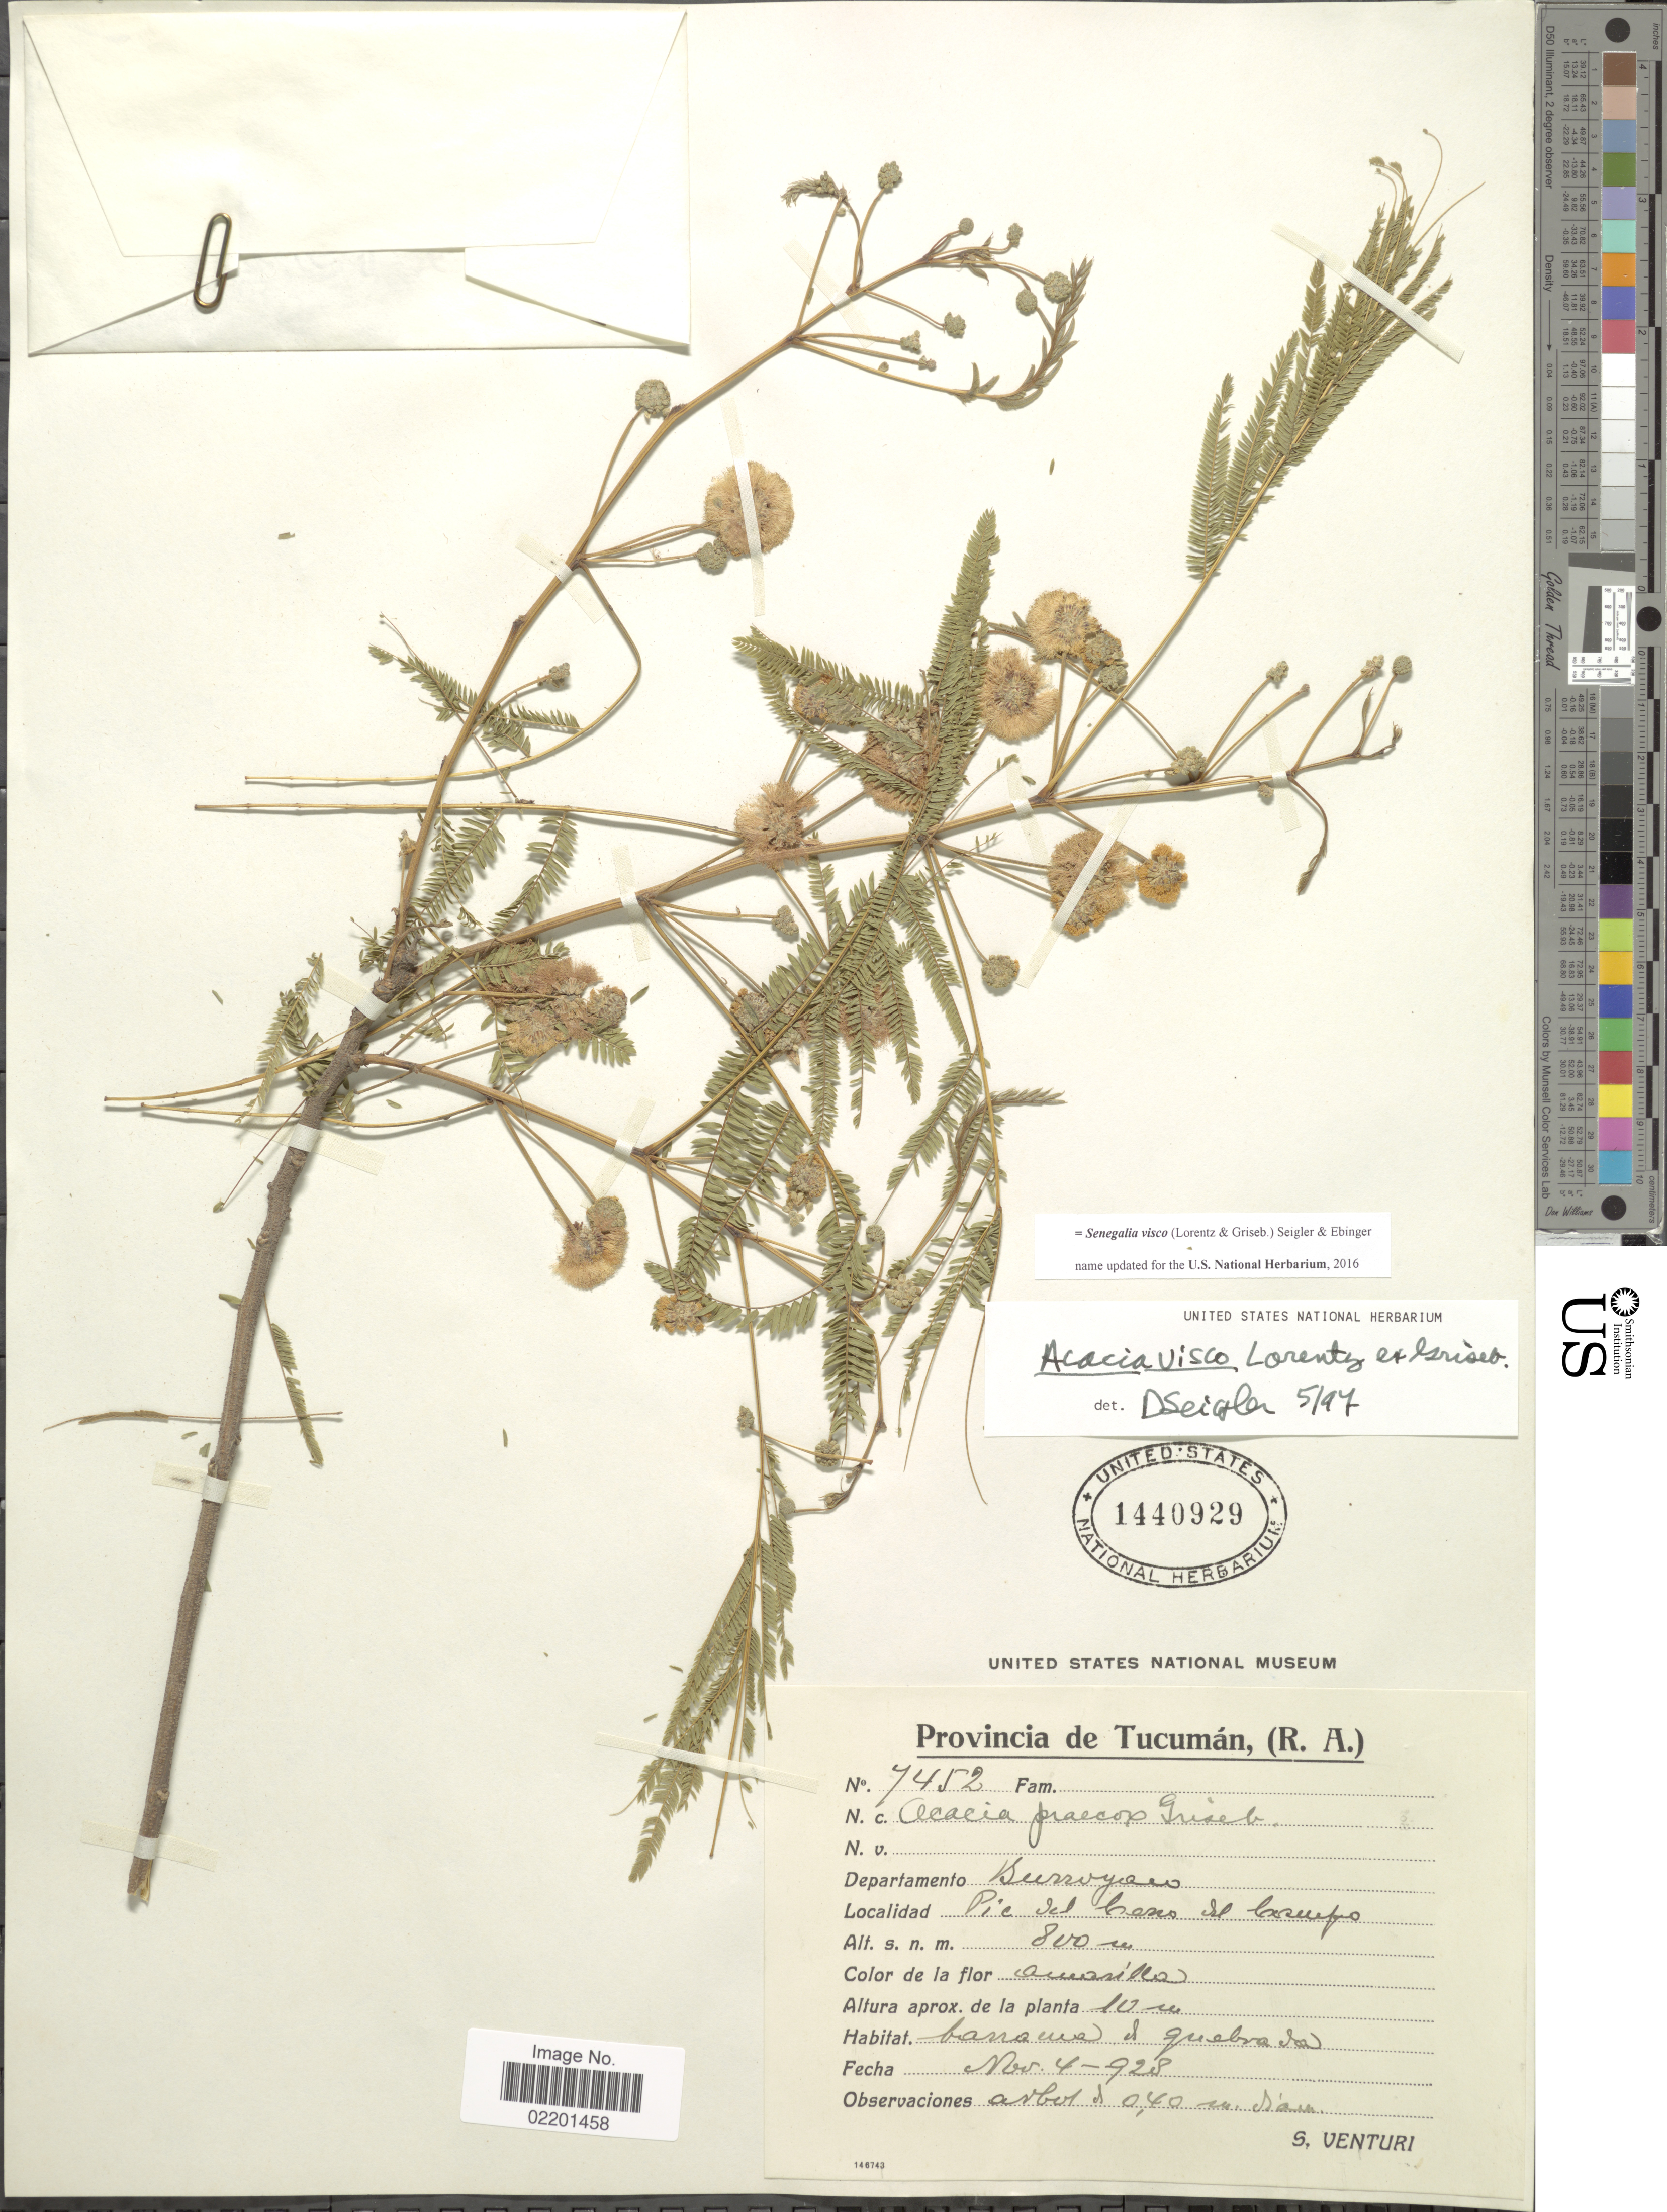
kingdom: Plantae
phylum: Tracheophyta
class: Magnoliopsida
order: Fabales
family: Fabaceae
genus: Parasenegalia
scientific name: Parasenegalia visco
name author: (Lorentz ex Griseb.) Seigler & Ebinger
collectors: S. Venturi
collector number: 7452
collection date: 1928-11-04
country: Argentina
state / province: Tucuman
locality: Provincia de Tucuman, (R. A.) Departamento Burruyacu, Pie del Cerro del Campo.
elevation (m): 800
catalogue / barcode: US 1440929